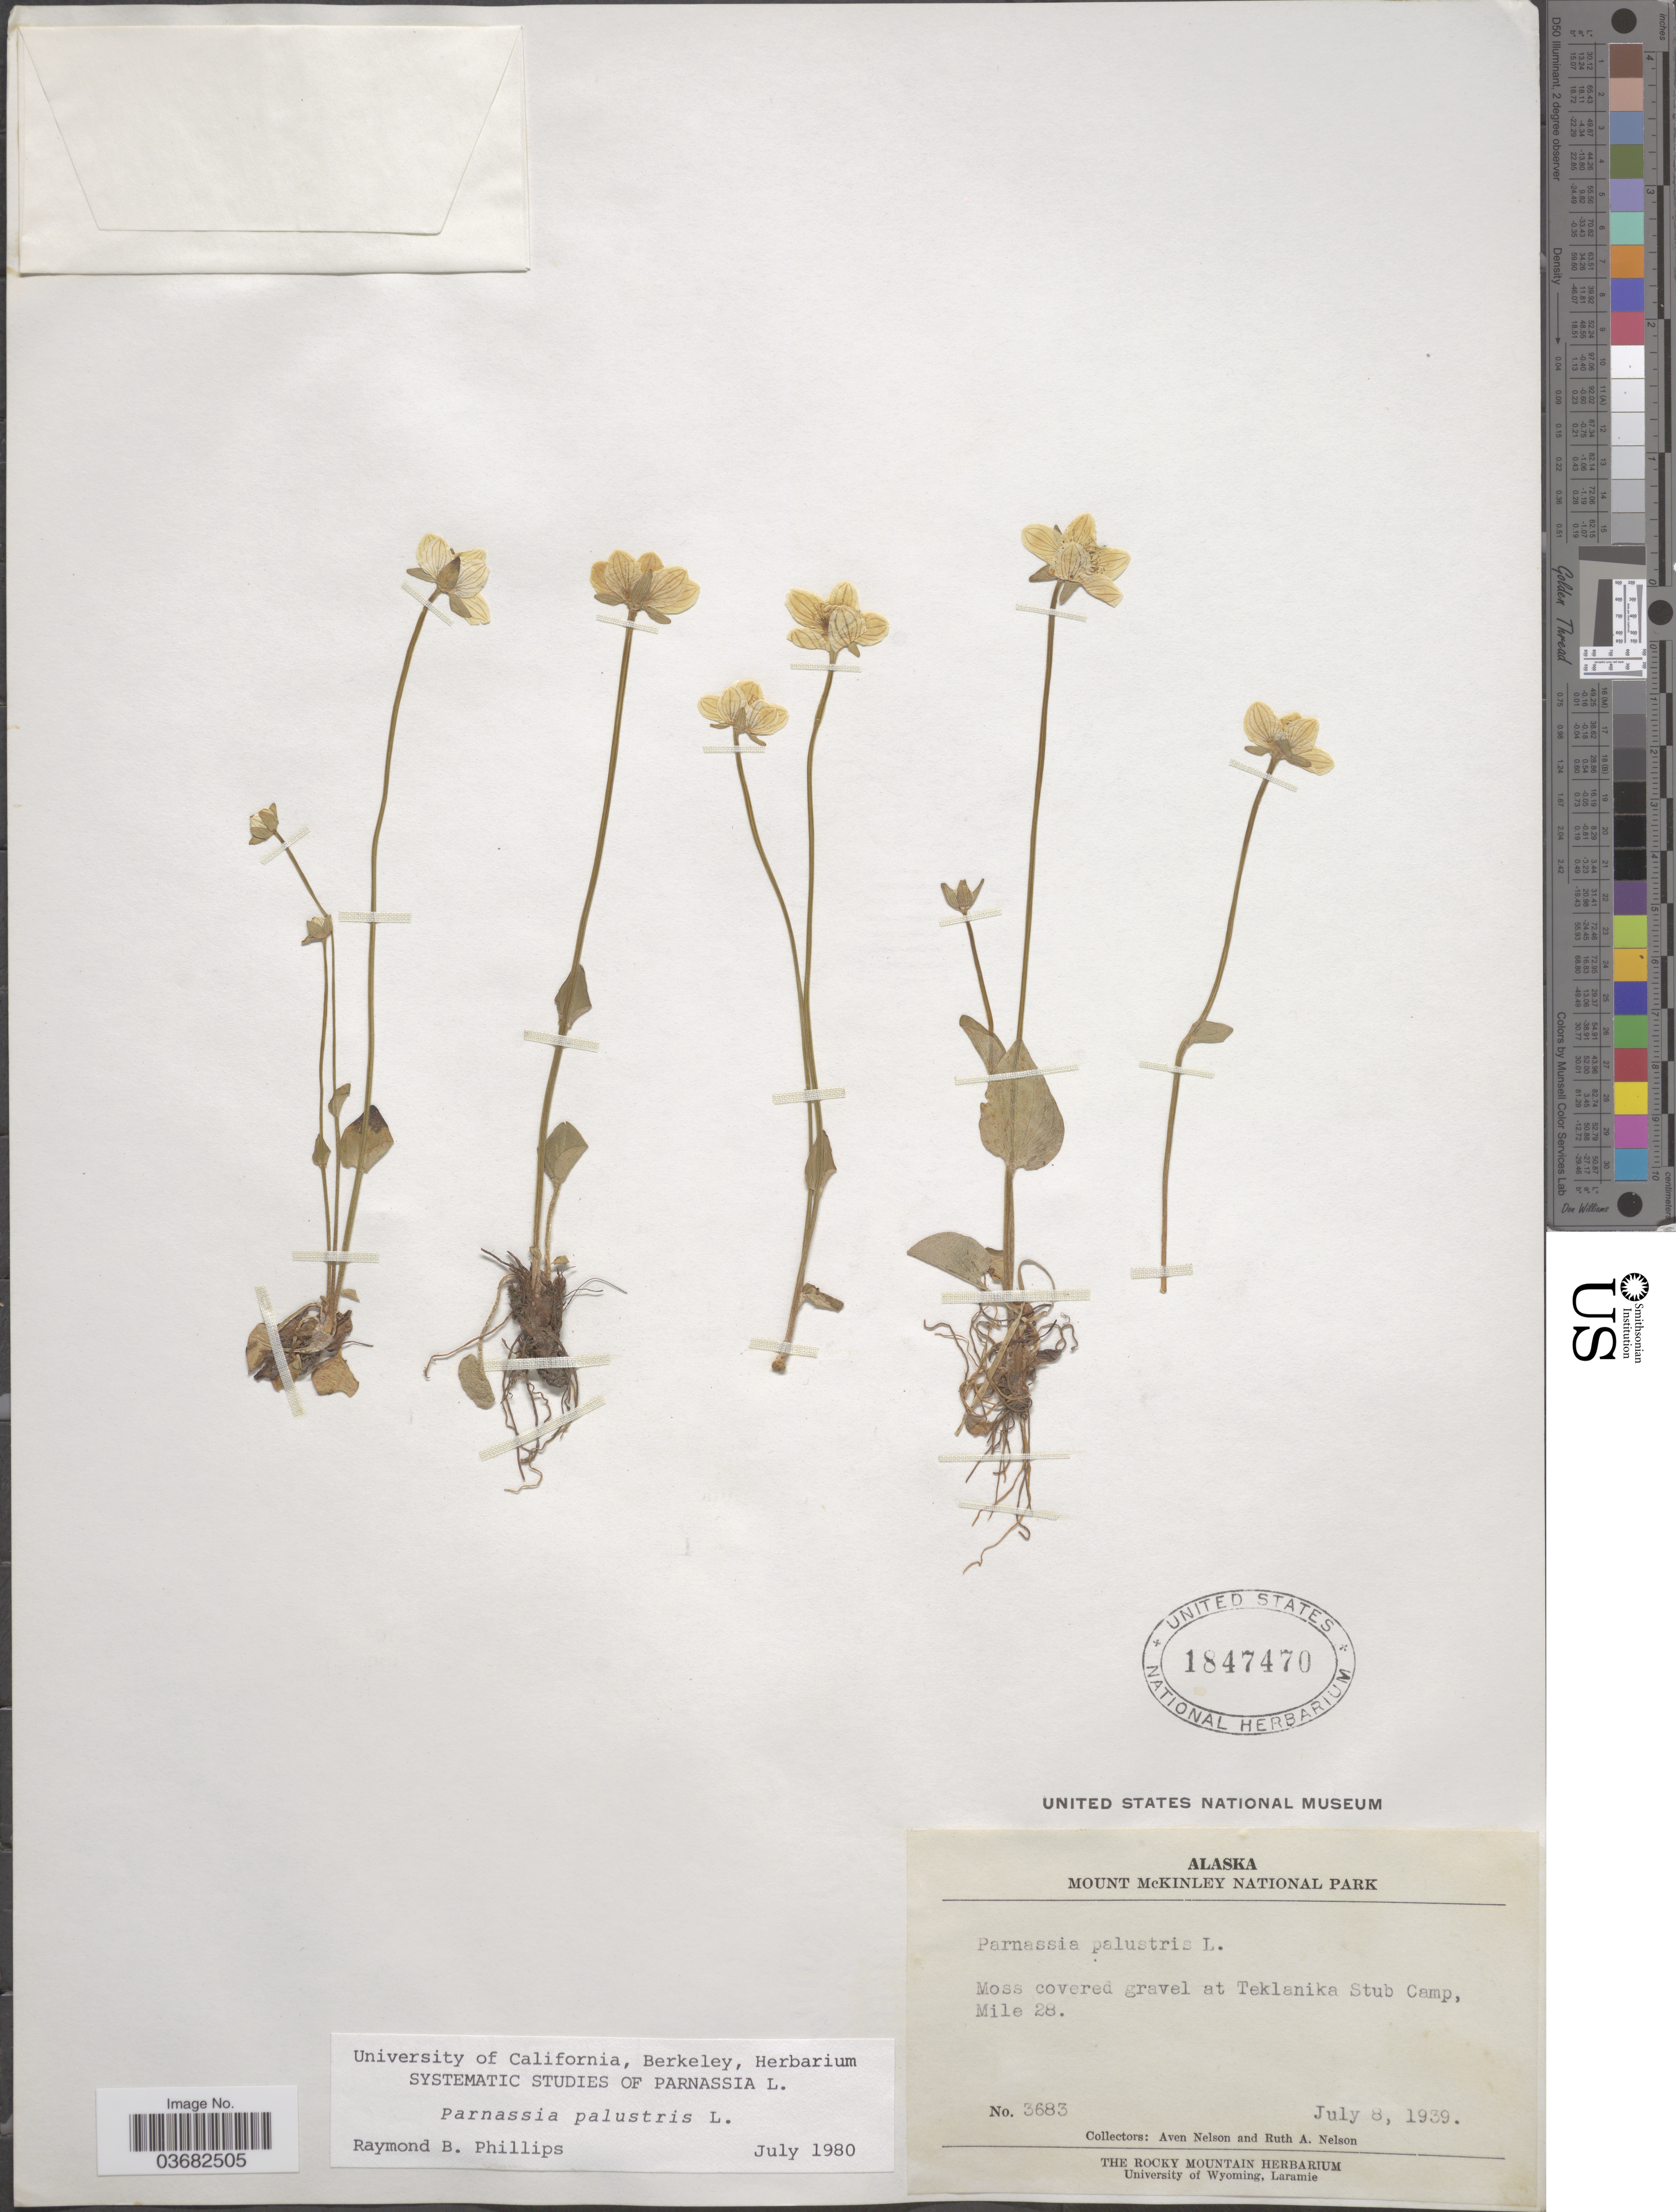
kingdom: Plantae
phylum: Tracheophyta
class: Magnoliopsida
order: Celastrales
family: Parnassiaceae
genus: Parnassia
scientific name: Parnassia palustris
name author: L.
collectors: A. Nelson & R. A. Nelson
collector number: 3683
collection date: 1939-07-08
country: United States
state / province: Alaska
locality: Mount McKinley National Park. Moss covered gravel at Teklanika Stub Camp, Mile 28.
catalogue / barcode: US 1847470